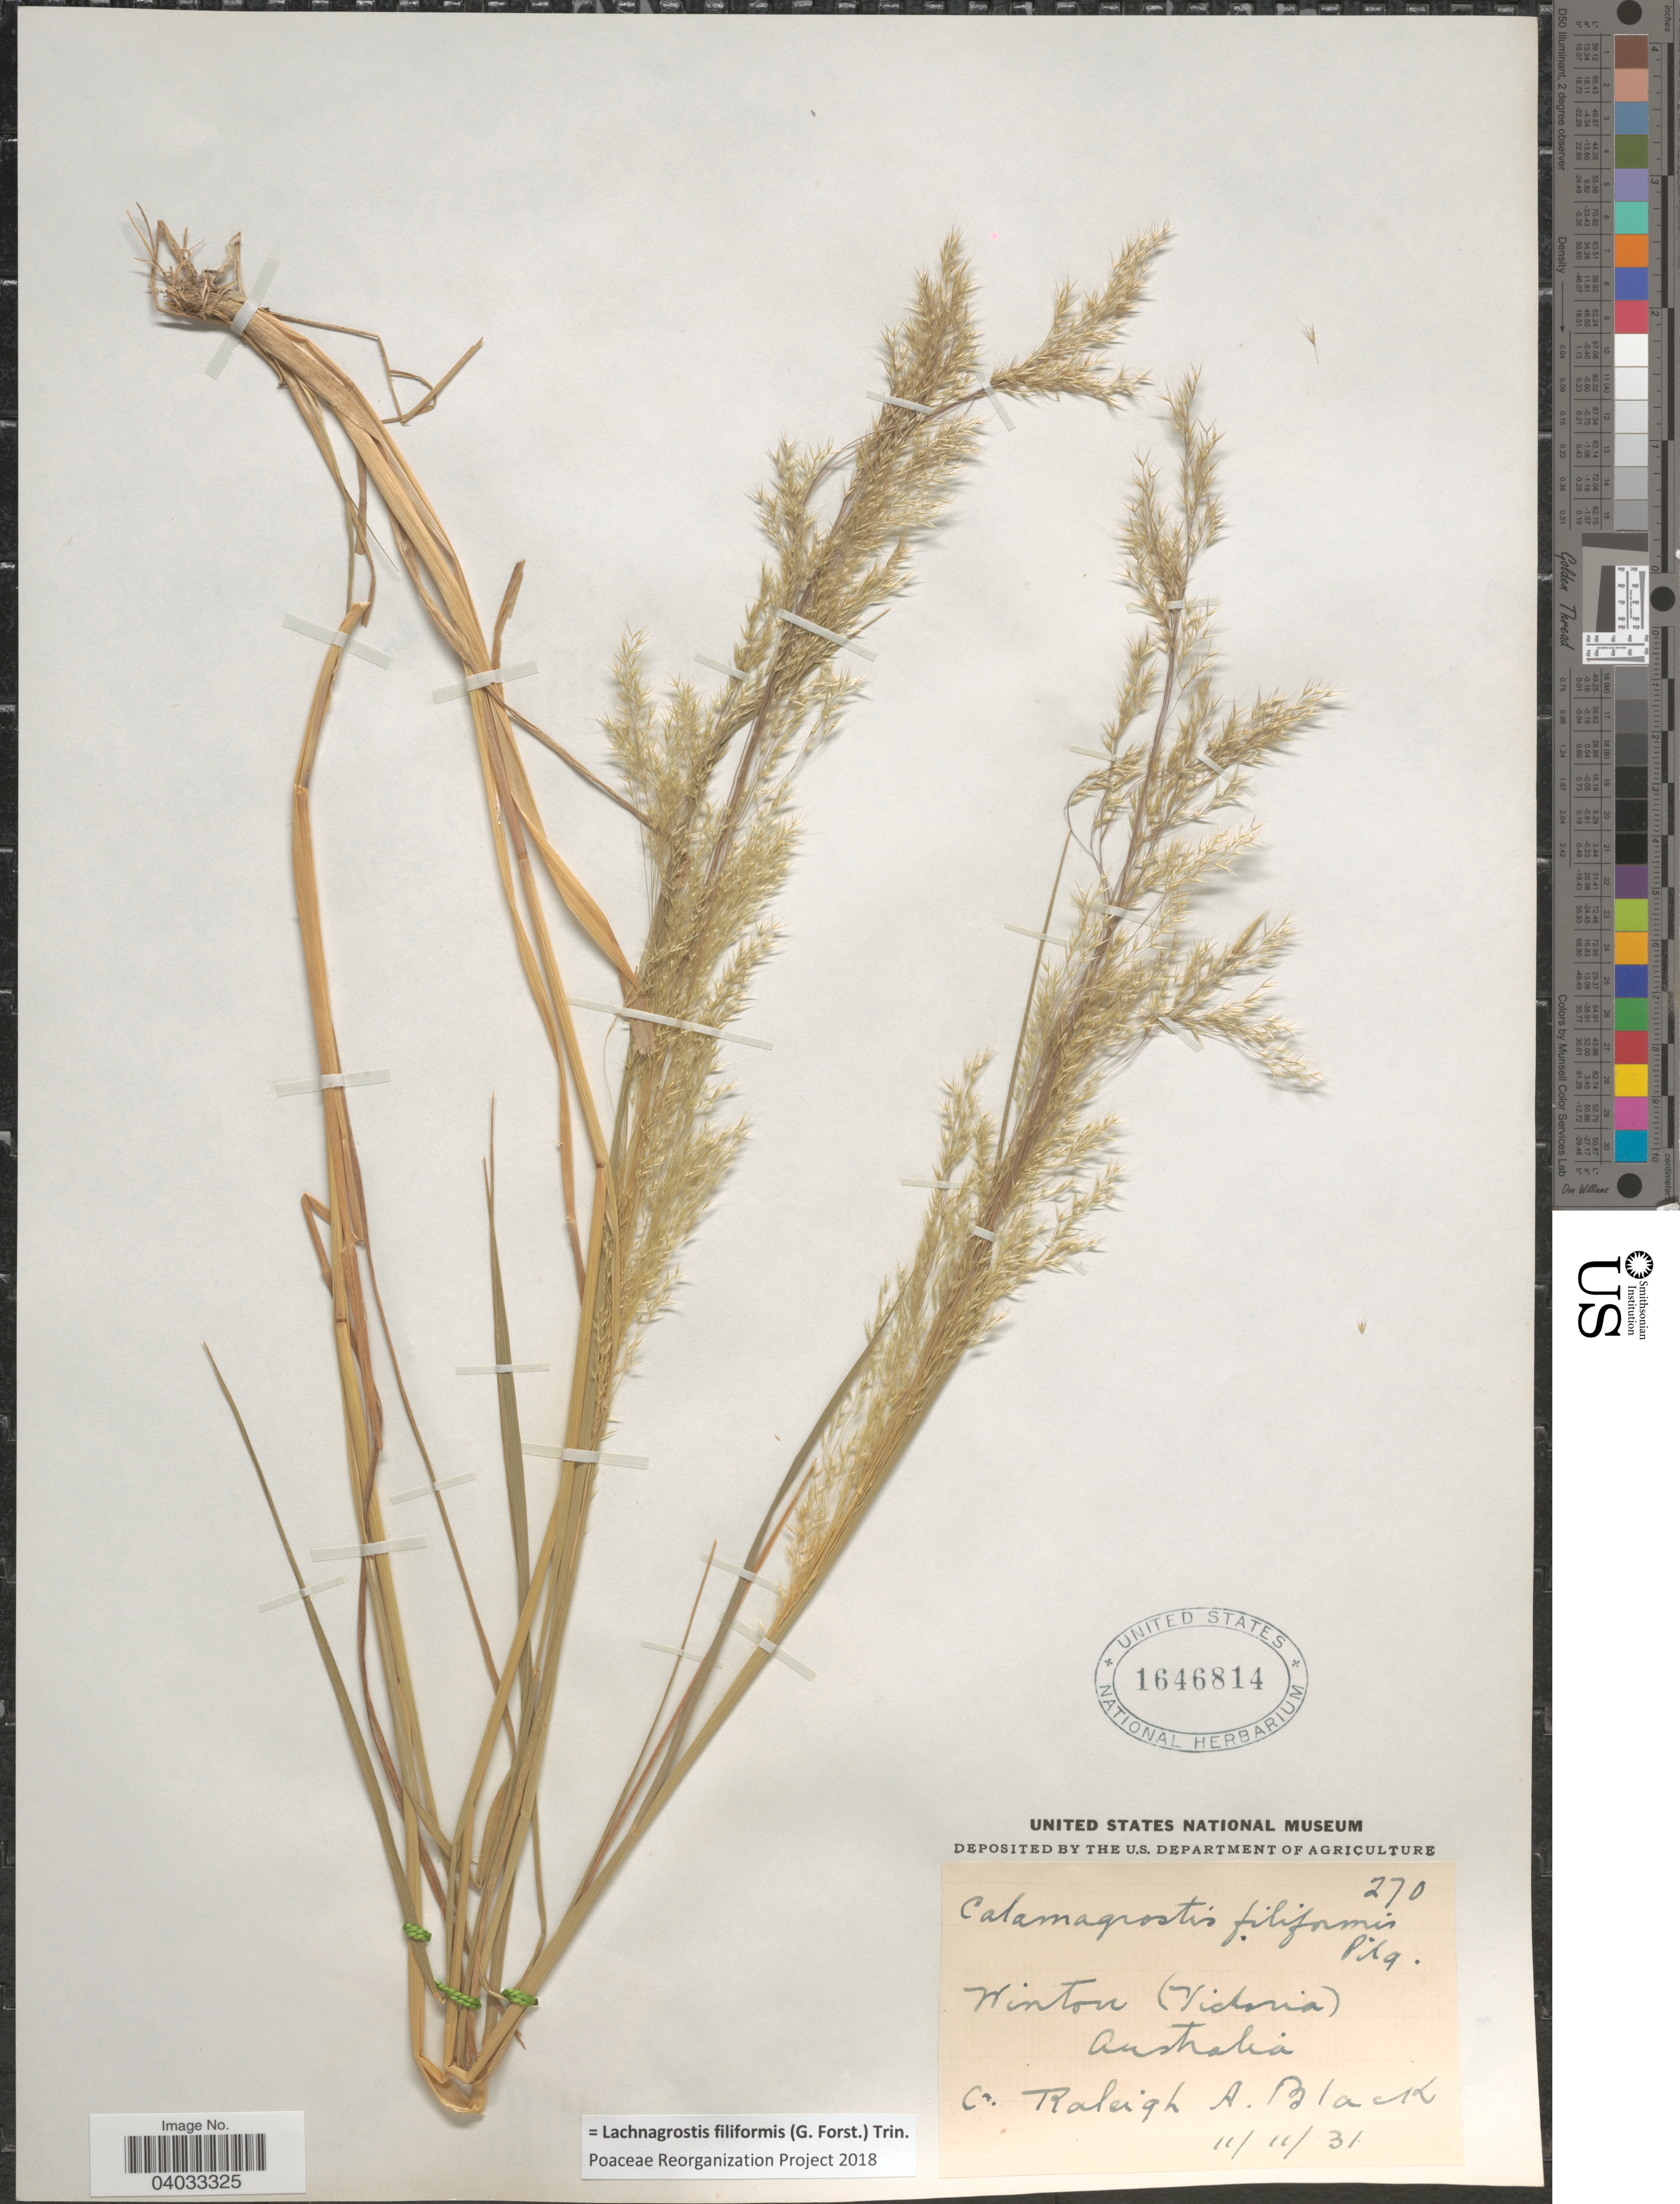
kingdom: Plantae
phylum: Tracheophyta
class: Liliopsida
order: Poales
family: Poaceae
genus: Lachnagrostis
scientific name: Lachnagrostis filiformis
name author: (J.R. Forst.) Trin.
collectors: R. A. Black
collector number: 270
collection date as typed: Transcribed d/m/y: 11/11/31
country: Australia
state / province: Victoria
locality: Winton.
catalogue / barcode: US 1646814